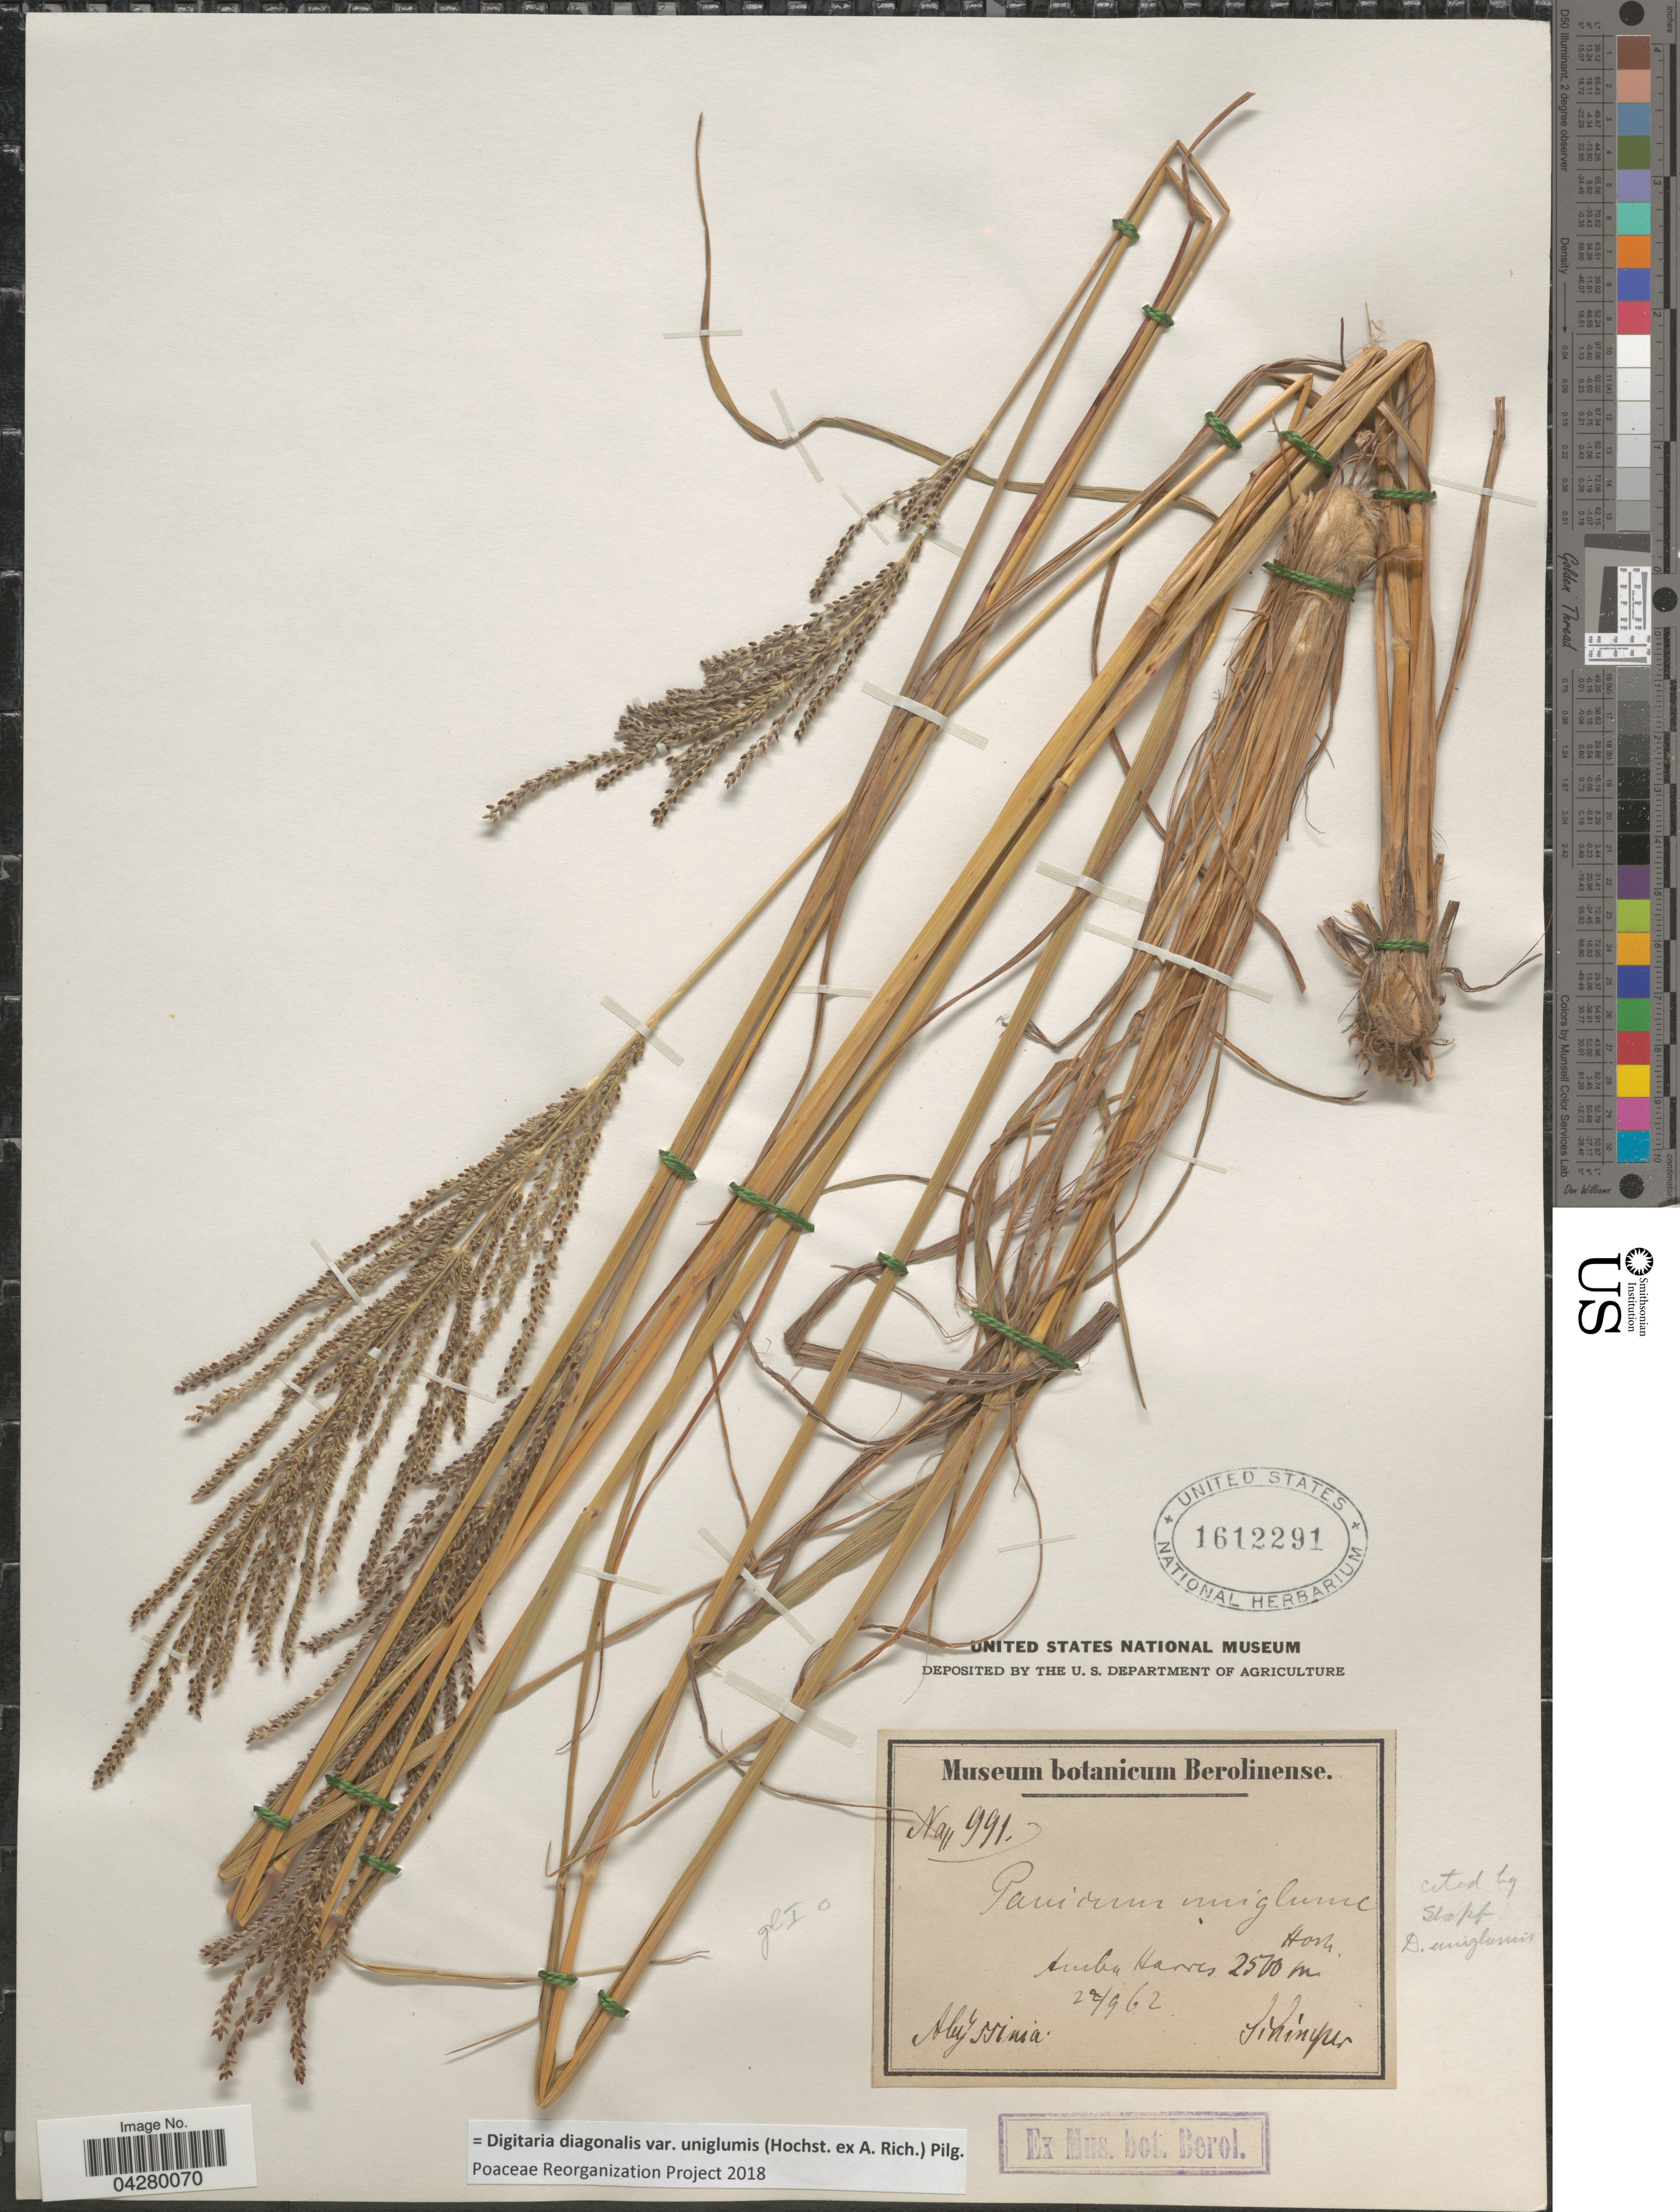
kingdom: Plantae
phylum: Tracheophyta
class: Liliopsida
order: Poales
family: Poaceae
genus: Digitaria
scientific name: Digitaria diagonalis var. uniglumis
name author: (Hochst. ex A. Rich.) Pilg.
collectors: -. Schimper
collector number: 991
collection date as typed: Transcribed d/m/y: 22/9/62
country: Ethiopia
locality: Amba Harves. [interpreted] Abyssinia.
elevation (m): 2500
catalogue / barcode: US 1612291